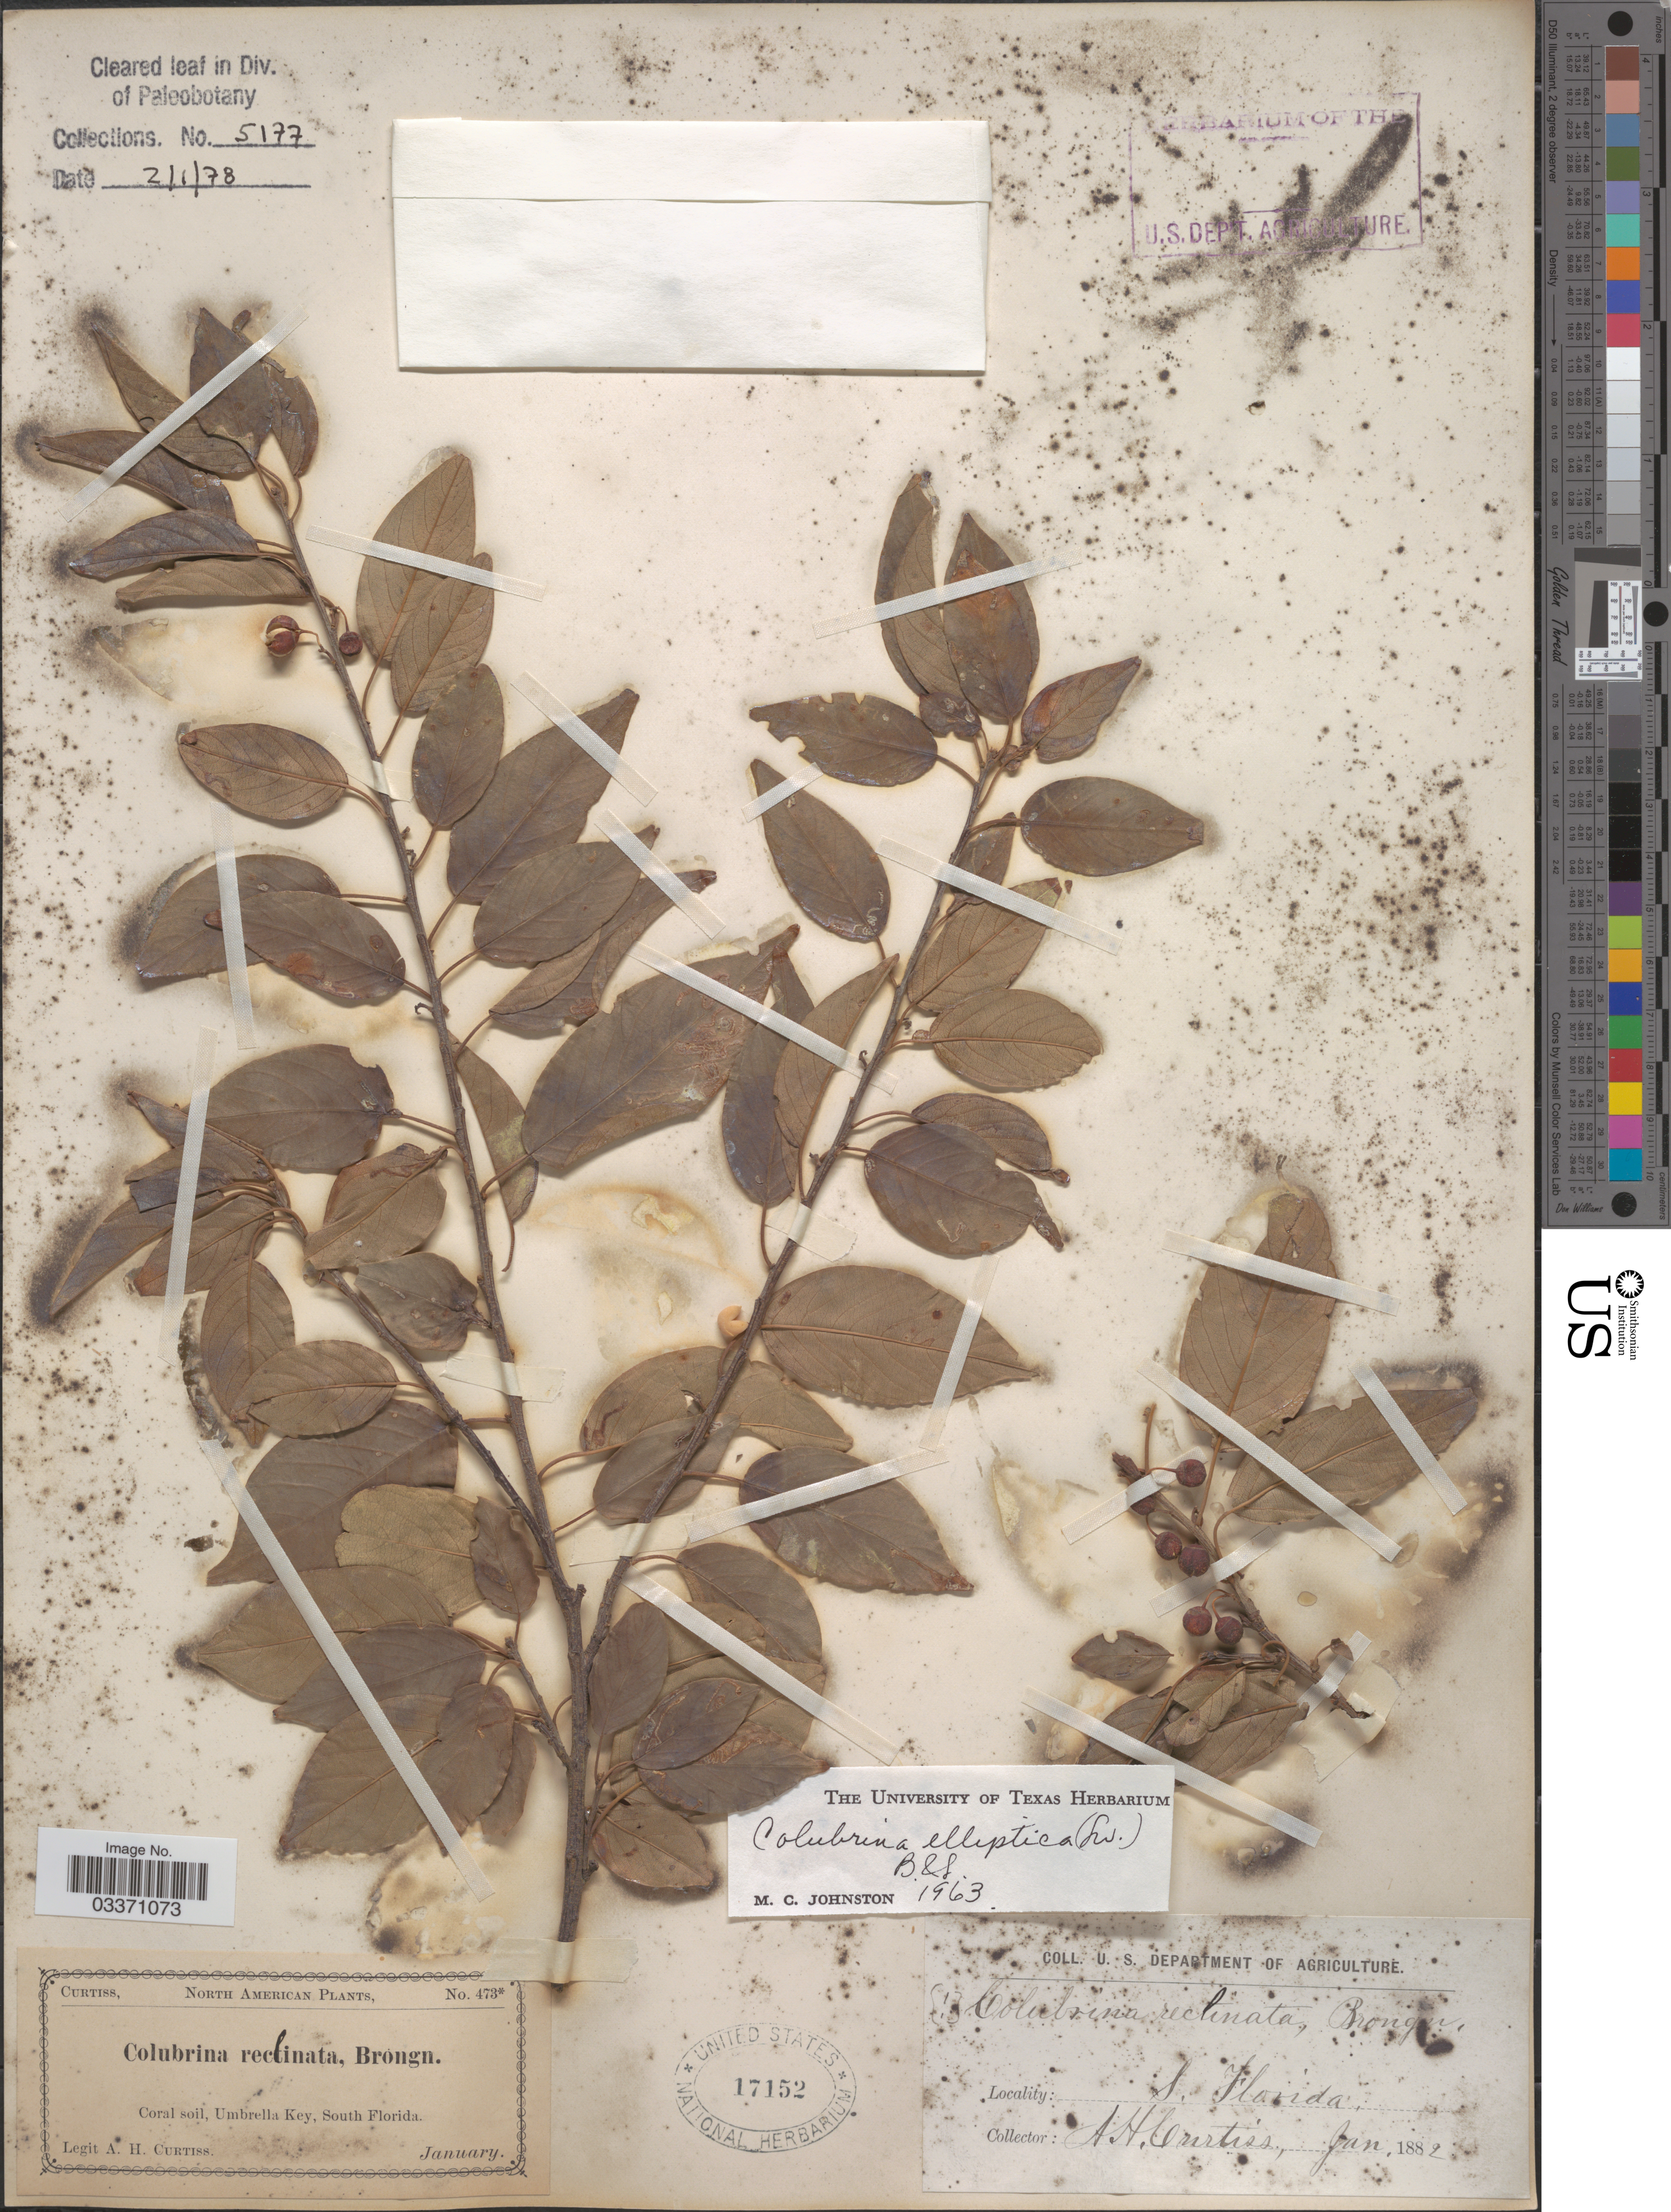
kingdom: Plantae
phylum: Tracheophyta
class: Magnoliopsida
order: Rosales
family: Rhamnaceae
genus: Colubrina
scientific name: Colubrina elliptica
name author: (Sw.) Brizicky & W.L. Stern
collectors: A. H. Curtiss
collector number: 473*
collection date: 1882-01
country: United States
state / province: Florida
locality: Umbrella Key, South Florida.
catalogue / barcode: US 17152